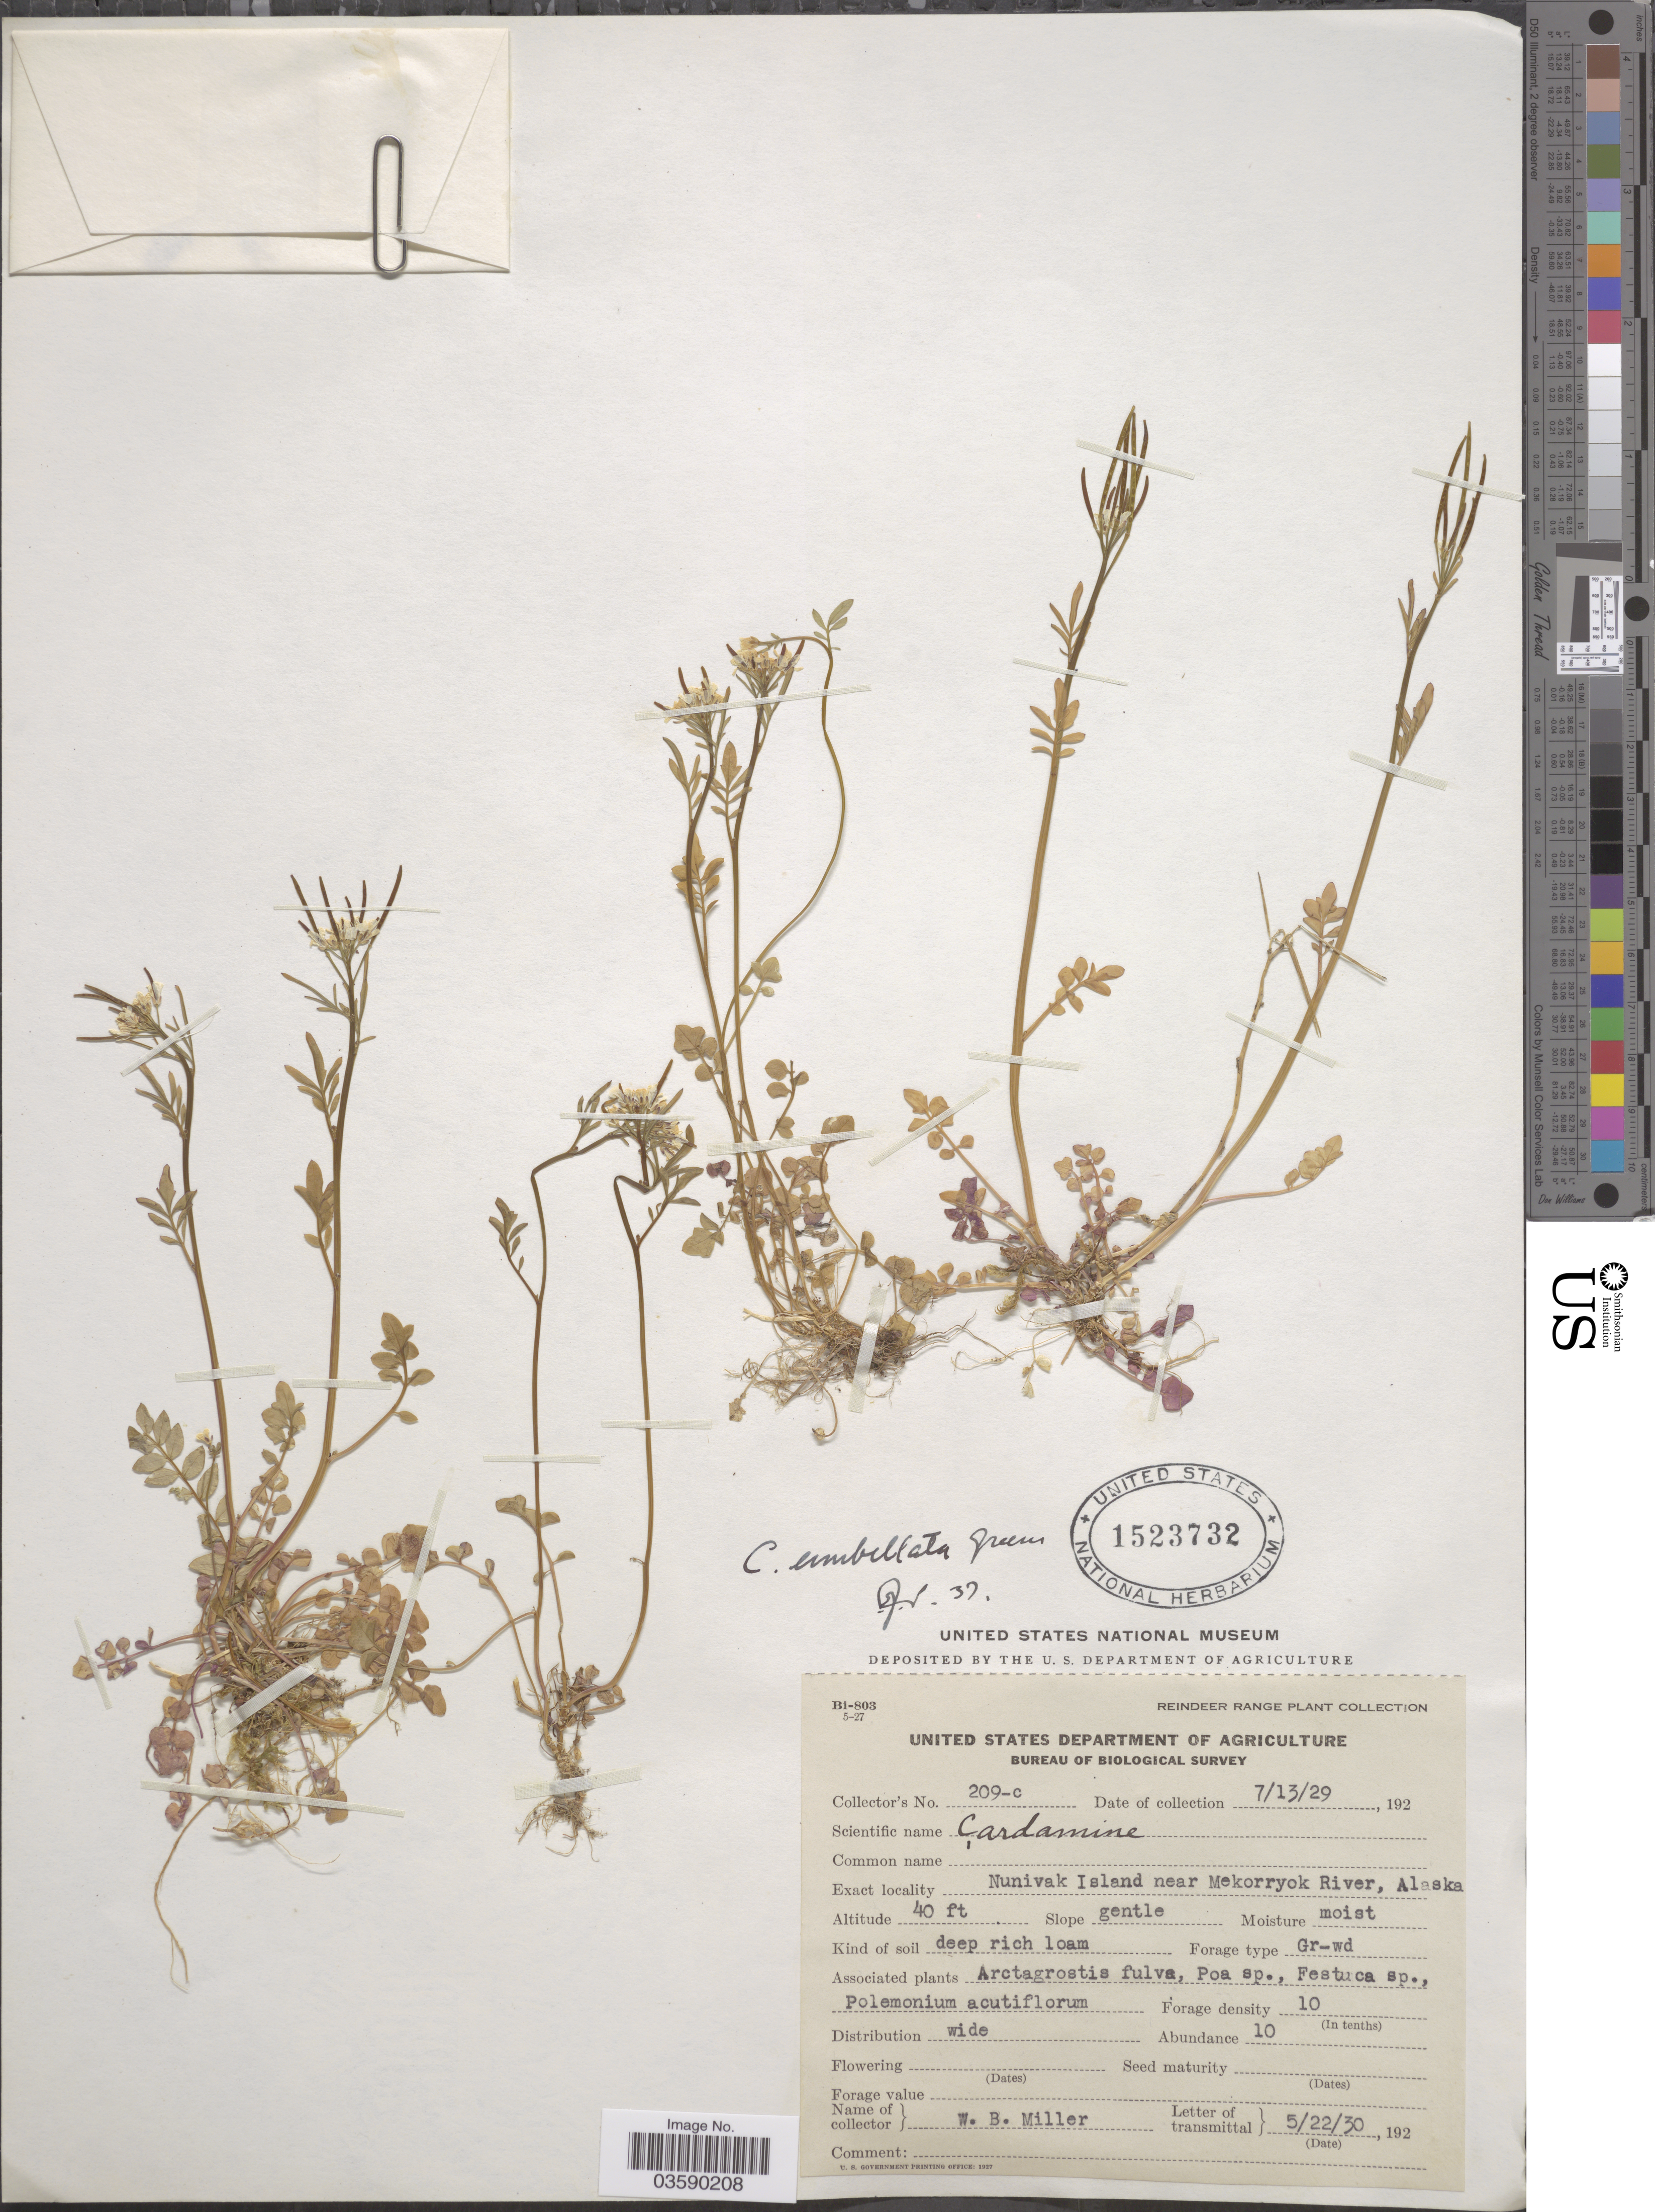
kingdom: Plantae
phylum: Tracheophyta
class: Magnoliopsida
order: Brassicales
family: Brassicaceae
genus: Cardamine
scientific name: Cardamine umbellata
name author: Greene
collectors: W. Miller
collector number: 209-c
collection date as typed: Transcribed d/m/y: 13/7/29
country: United States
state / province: Alaska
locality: Nunivak Island near Mekorryok River.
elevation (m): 12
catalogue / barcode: US 1523732